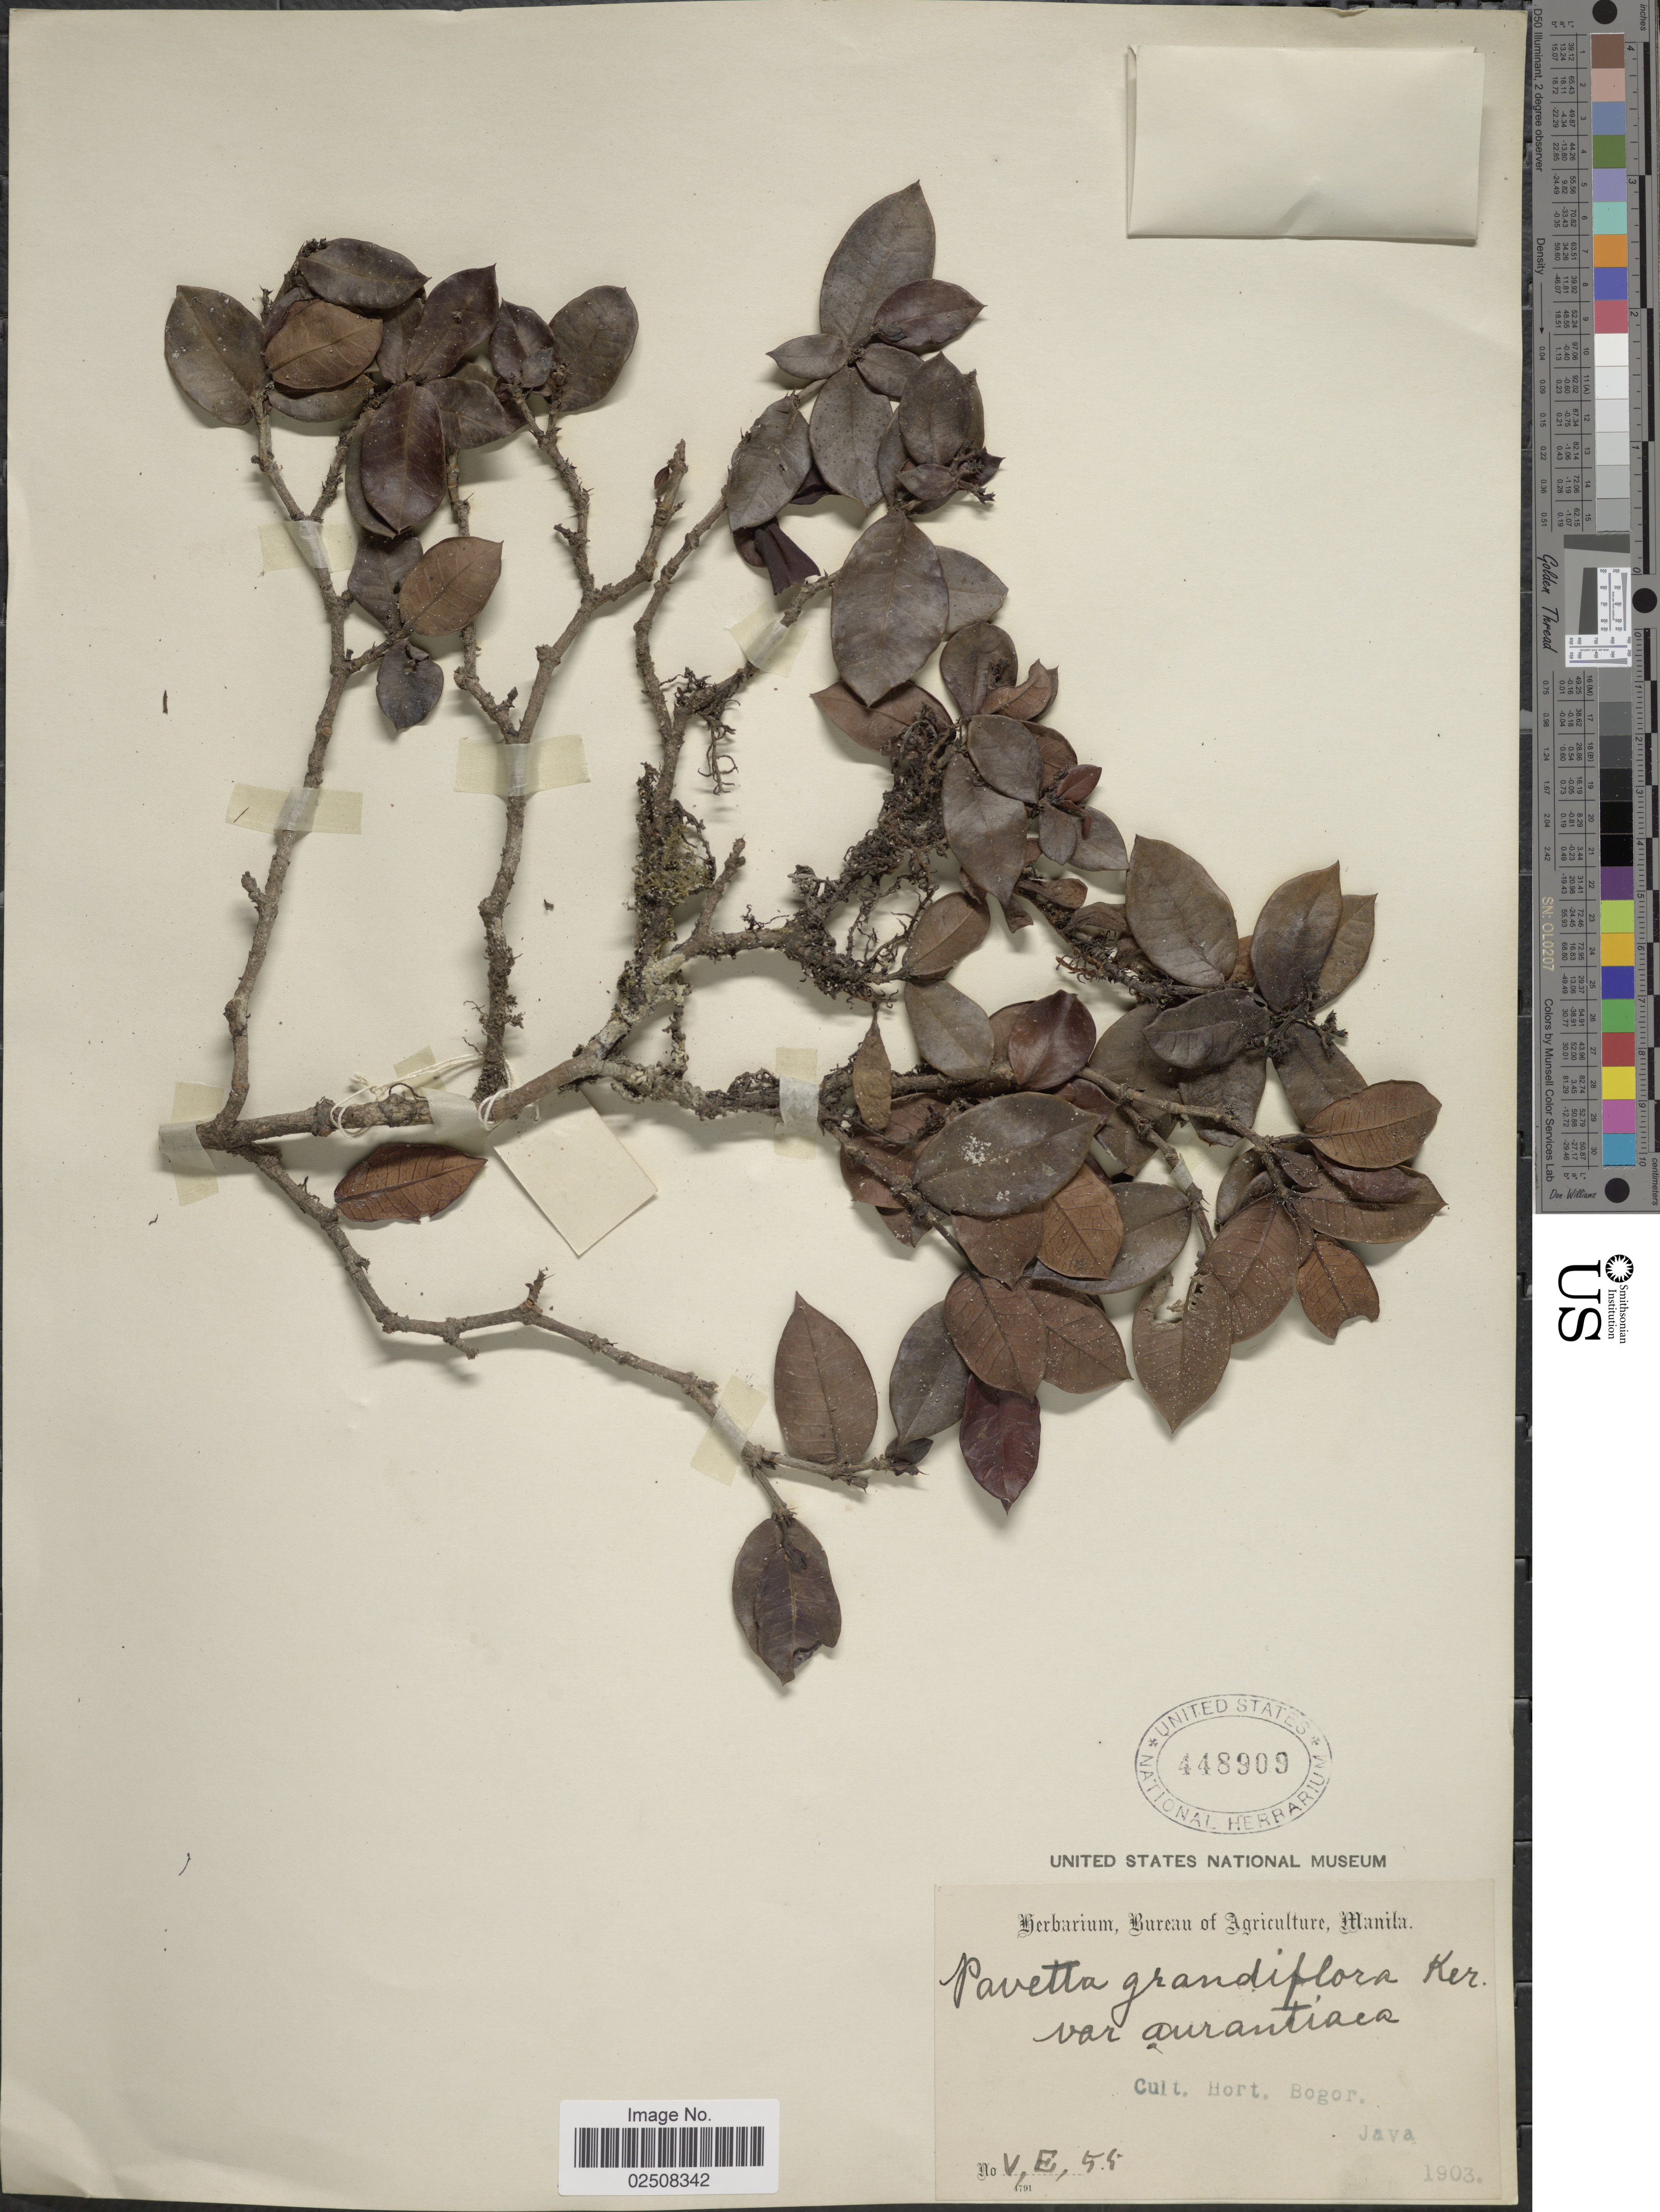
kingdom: Plantae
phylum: Tracheophyta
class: Magnoliopsida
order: Gentianales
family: Rubiaceae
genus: Pavetta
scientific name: Pavetta grandiflora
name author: K. Schum. & K. Krause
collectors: ex Herb. Bur. Agric. Manila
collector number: V, E, 55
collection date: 1903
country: Indonesia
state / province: Java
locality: Cult. Hort. Bogor.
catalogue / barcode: US 448909